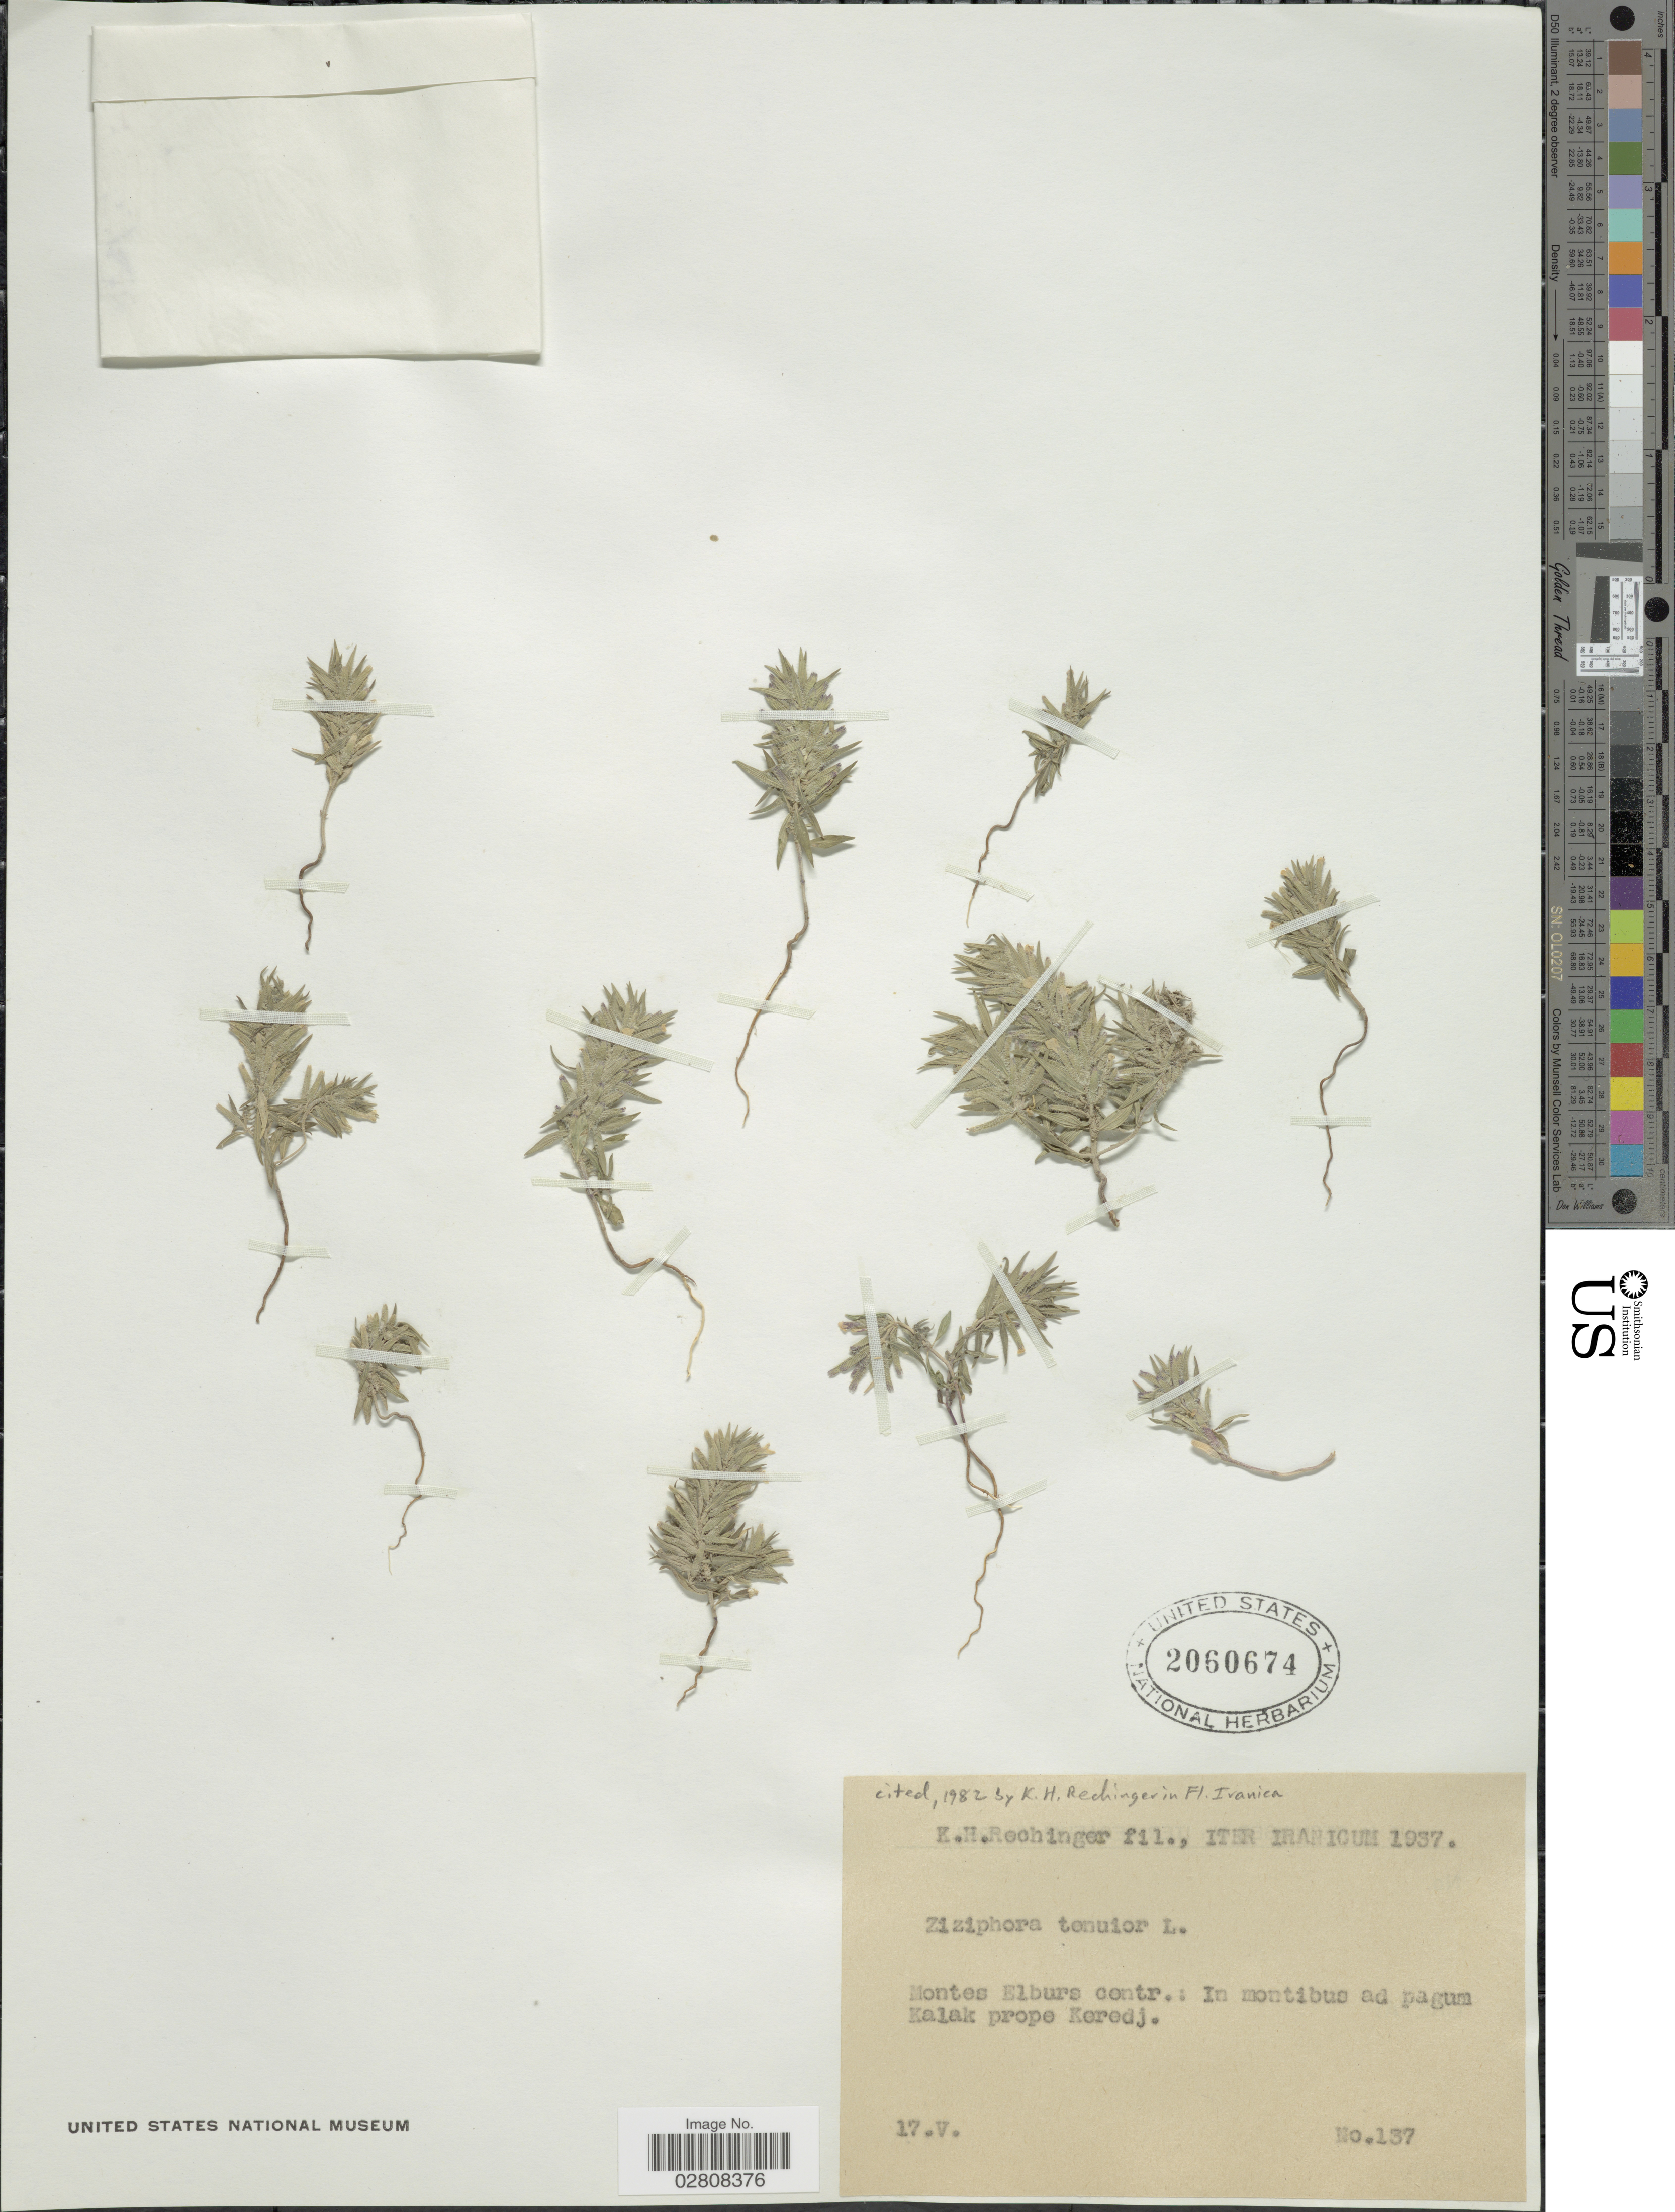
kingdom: Plantae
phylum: Tracheophyta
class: Magnoliopsida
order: Lamiales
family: Lamiaceae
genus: Ziziphora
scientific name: Ziziphora tenuior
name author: L.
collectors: K. H. Rechinger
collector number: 137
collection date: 1937-05-17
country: Iran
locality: Montes Elburs centr.: In montibus ad pagum Kalak prope Keredj.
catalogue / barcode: US 2060674